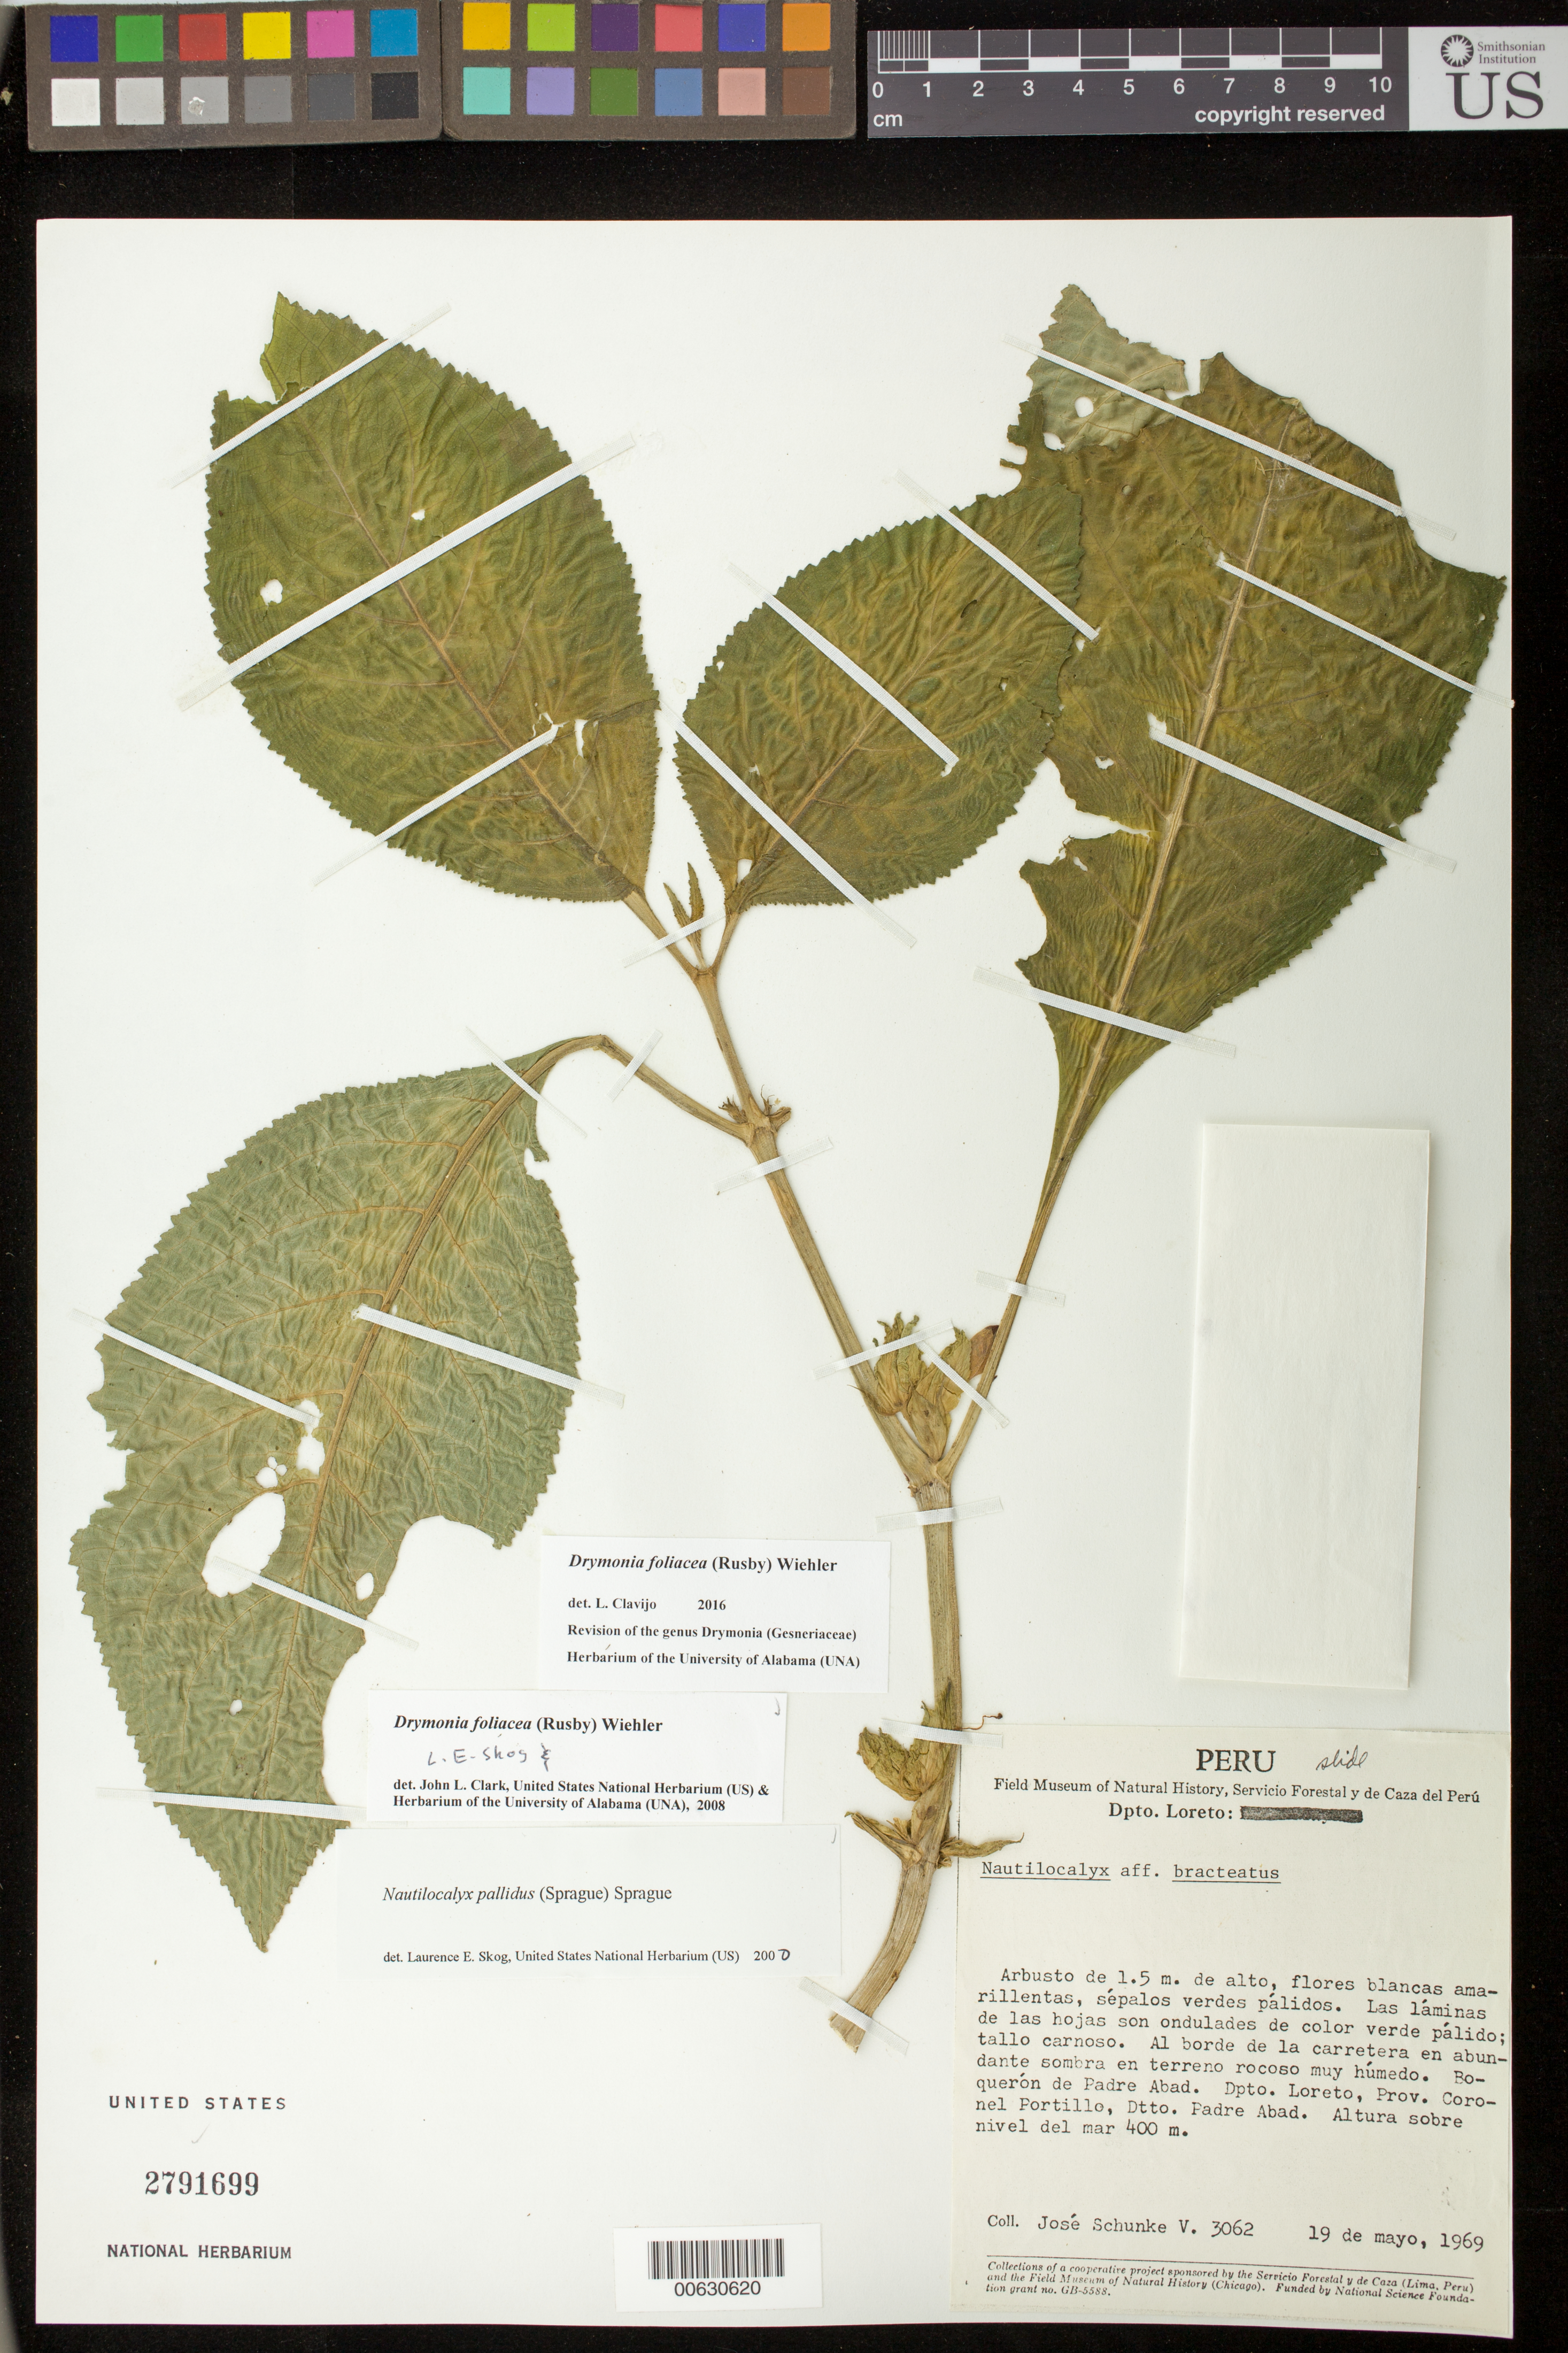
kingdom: Plantae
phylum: Tracheophyta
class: Magnoliopsida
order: Lamiales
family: Gesneriaceae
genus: Drymonia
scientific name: Drymonia foliacea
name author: (Rusby) Wiehler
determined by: Clark, J. L.; Skog, Laurence E.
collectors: J. Schunke Vigo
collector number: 3062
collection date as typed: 19 May 1969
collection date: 1969-05-19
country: Peru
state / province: Loreto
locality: Prov. Coronel Portillo, Dtto. Padre Abad, Boquerón de Padre Abad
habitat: Al borde de la carretera en abundante sombra en terreno rocoso muy húmedo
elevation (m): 400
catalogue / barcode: US 2791699